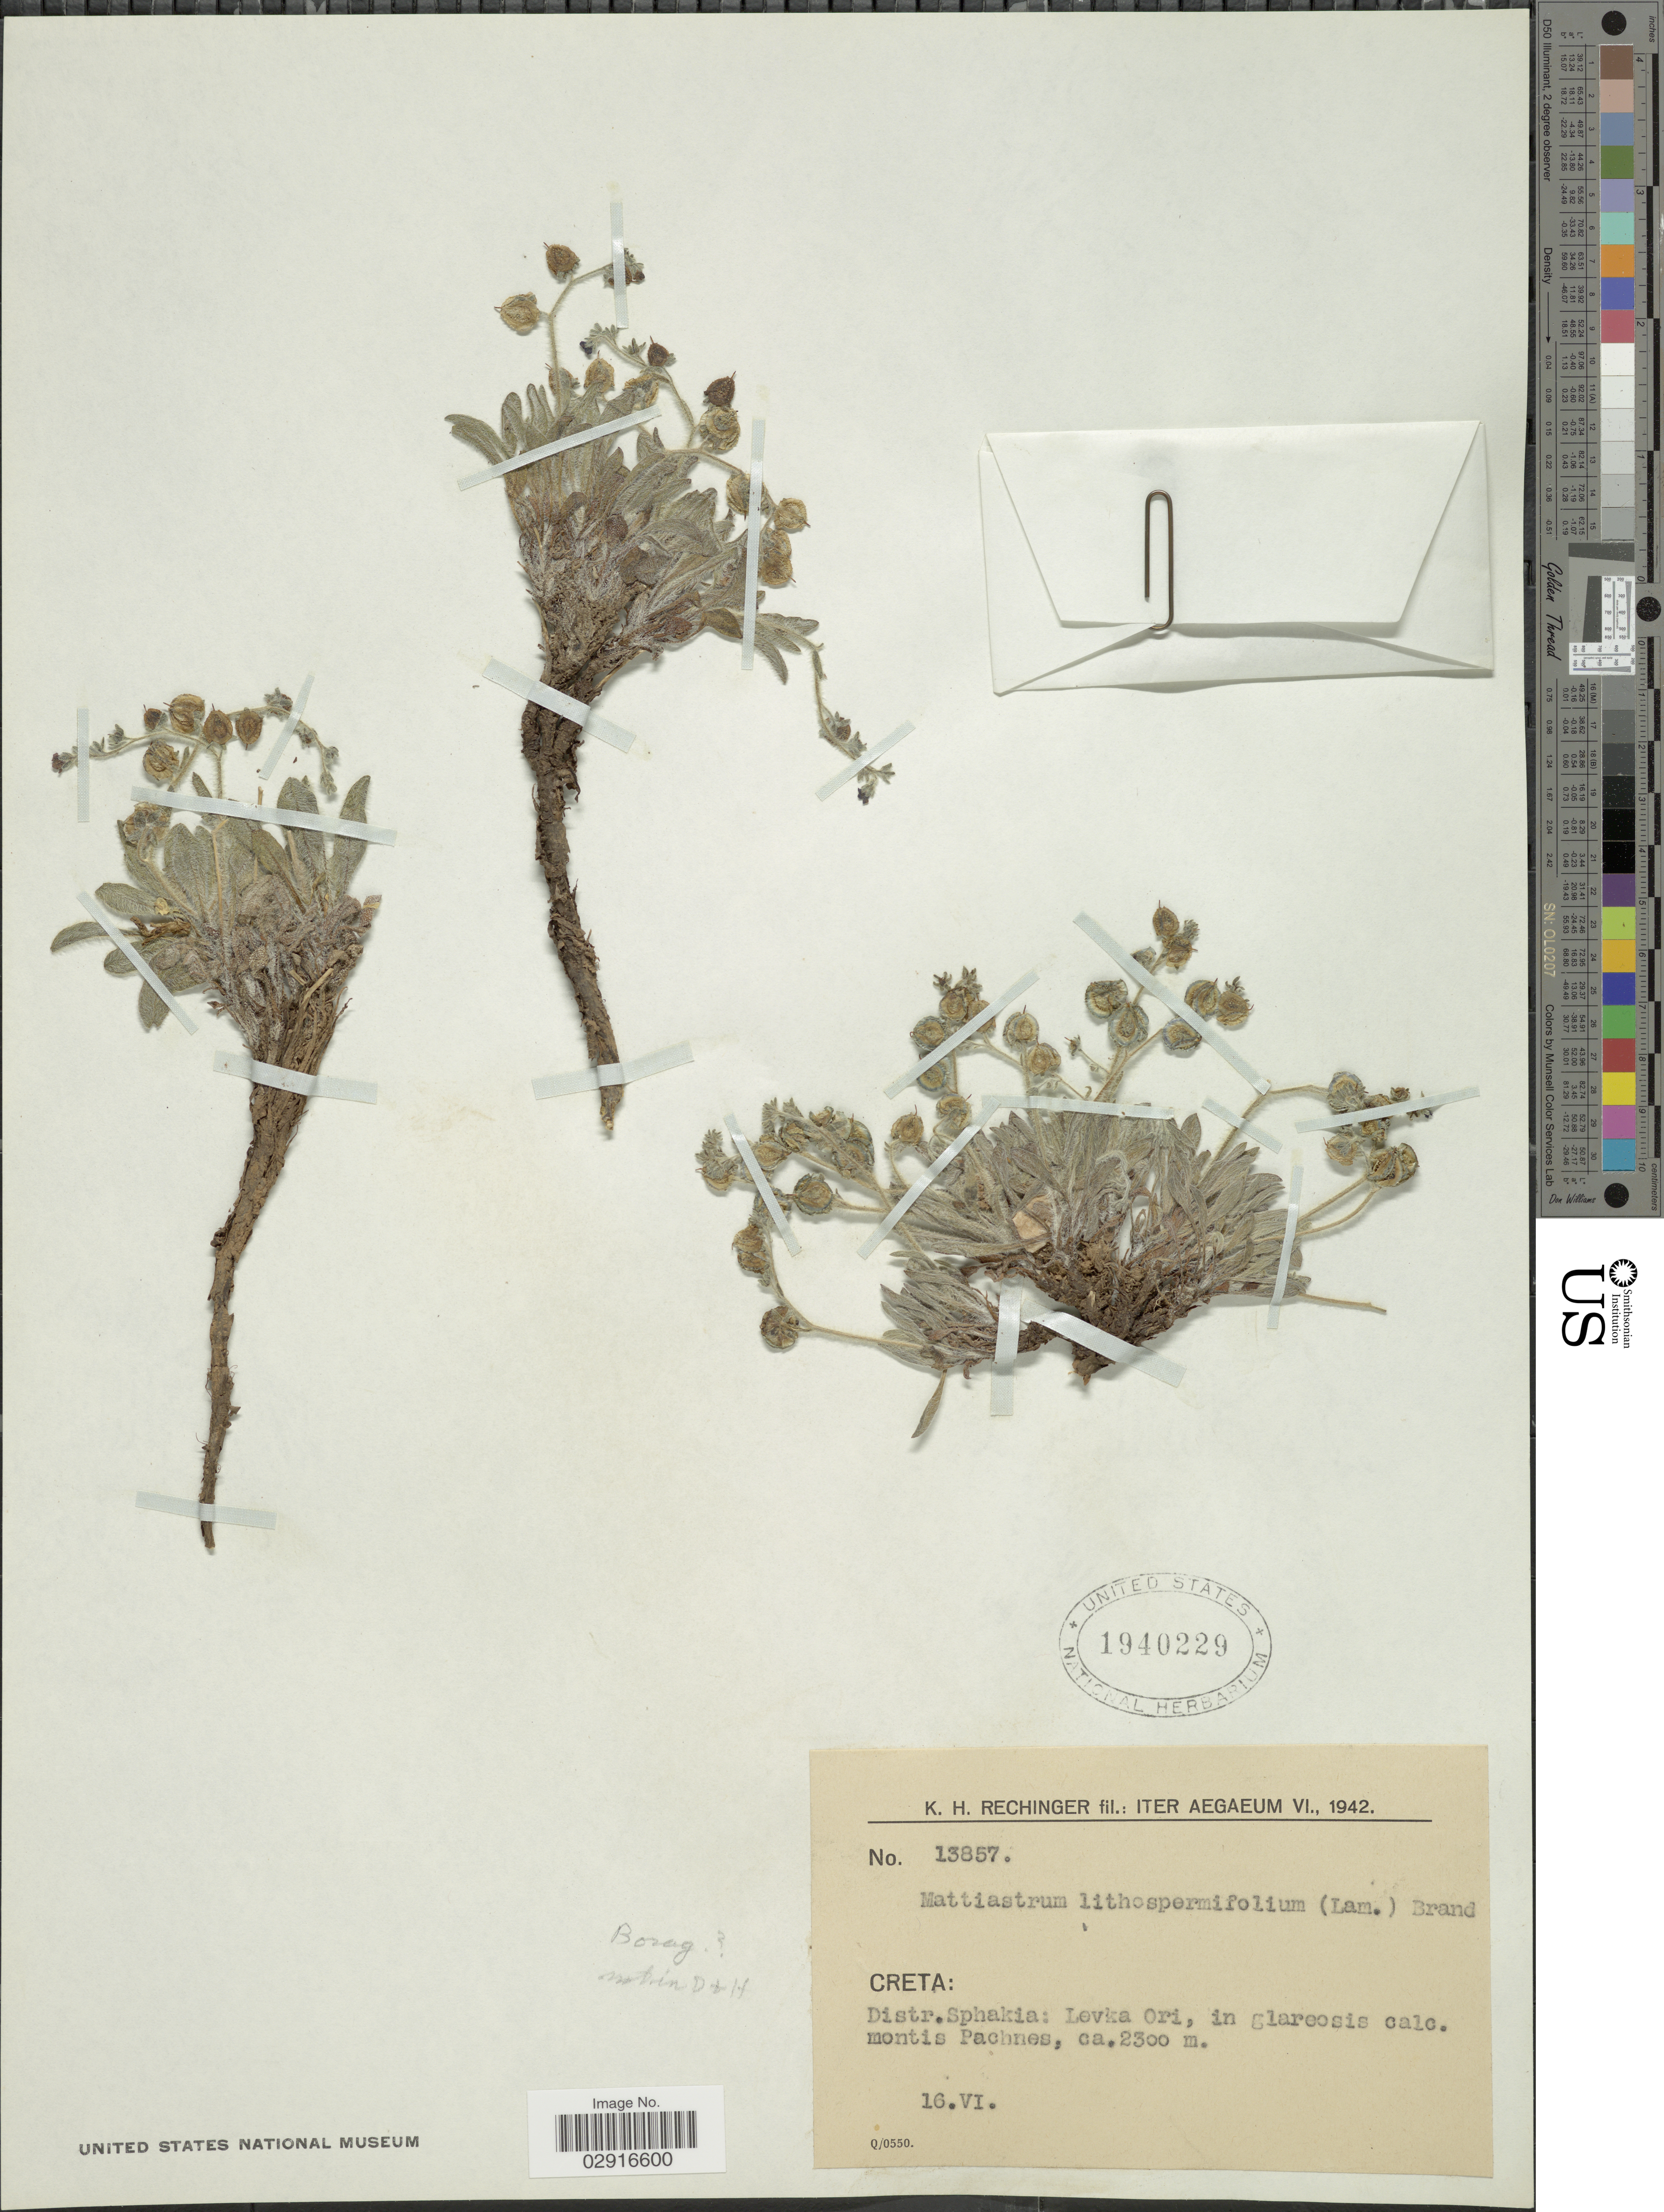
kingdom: Plantae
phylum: Tracheophyta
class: Magnoliopsida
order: Boraginales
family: Boraginaceae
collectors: K. H. Rechinger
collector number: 13857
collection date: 1942-06-16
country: Greece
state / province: Crete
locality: Aegaeum. Distr. Sphakia: Levka Ori, montis Pachnes.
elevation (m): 2300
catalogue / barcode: US 1940229